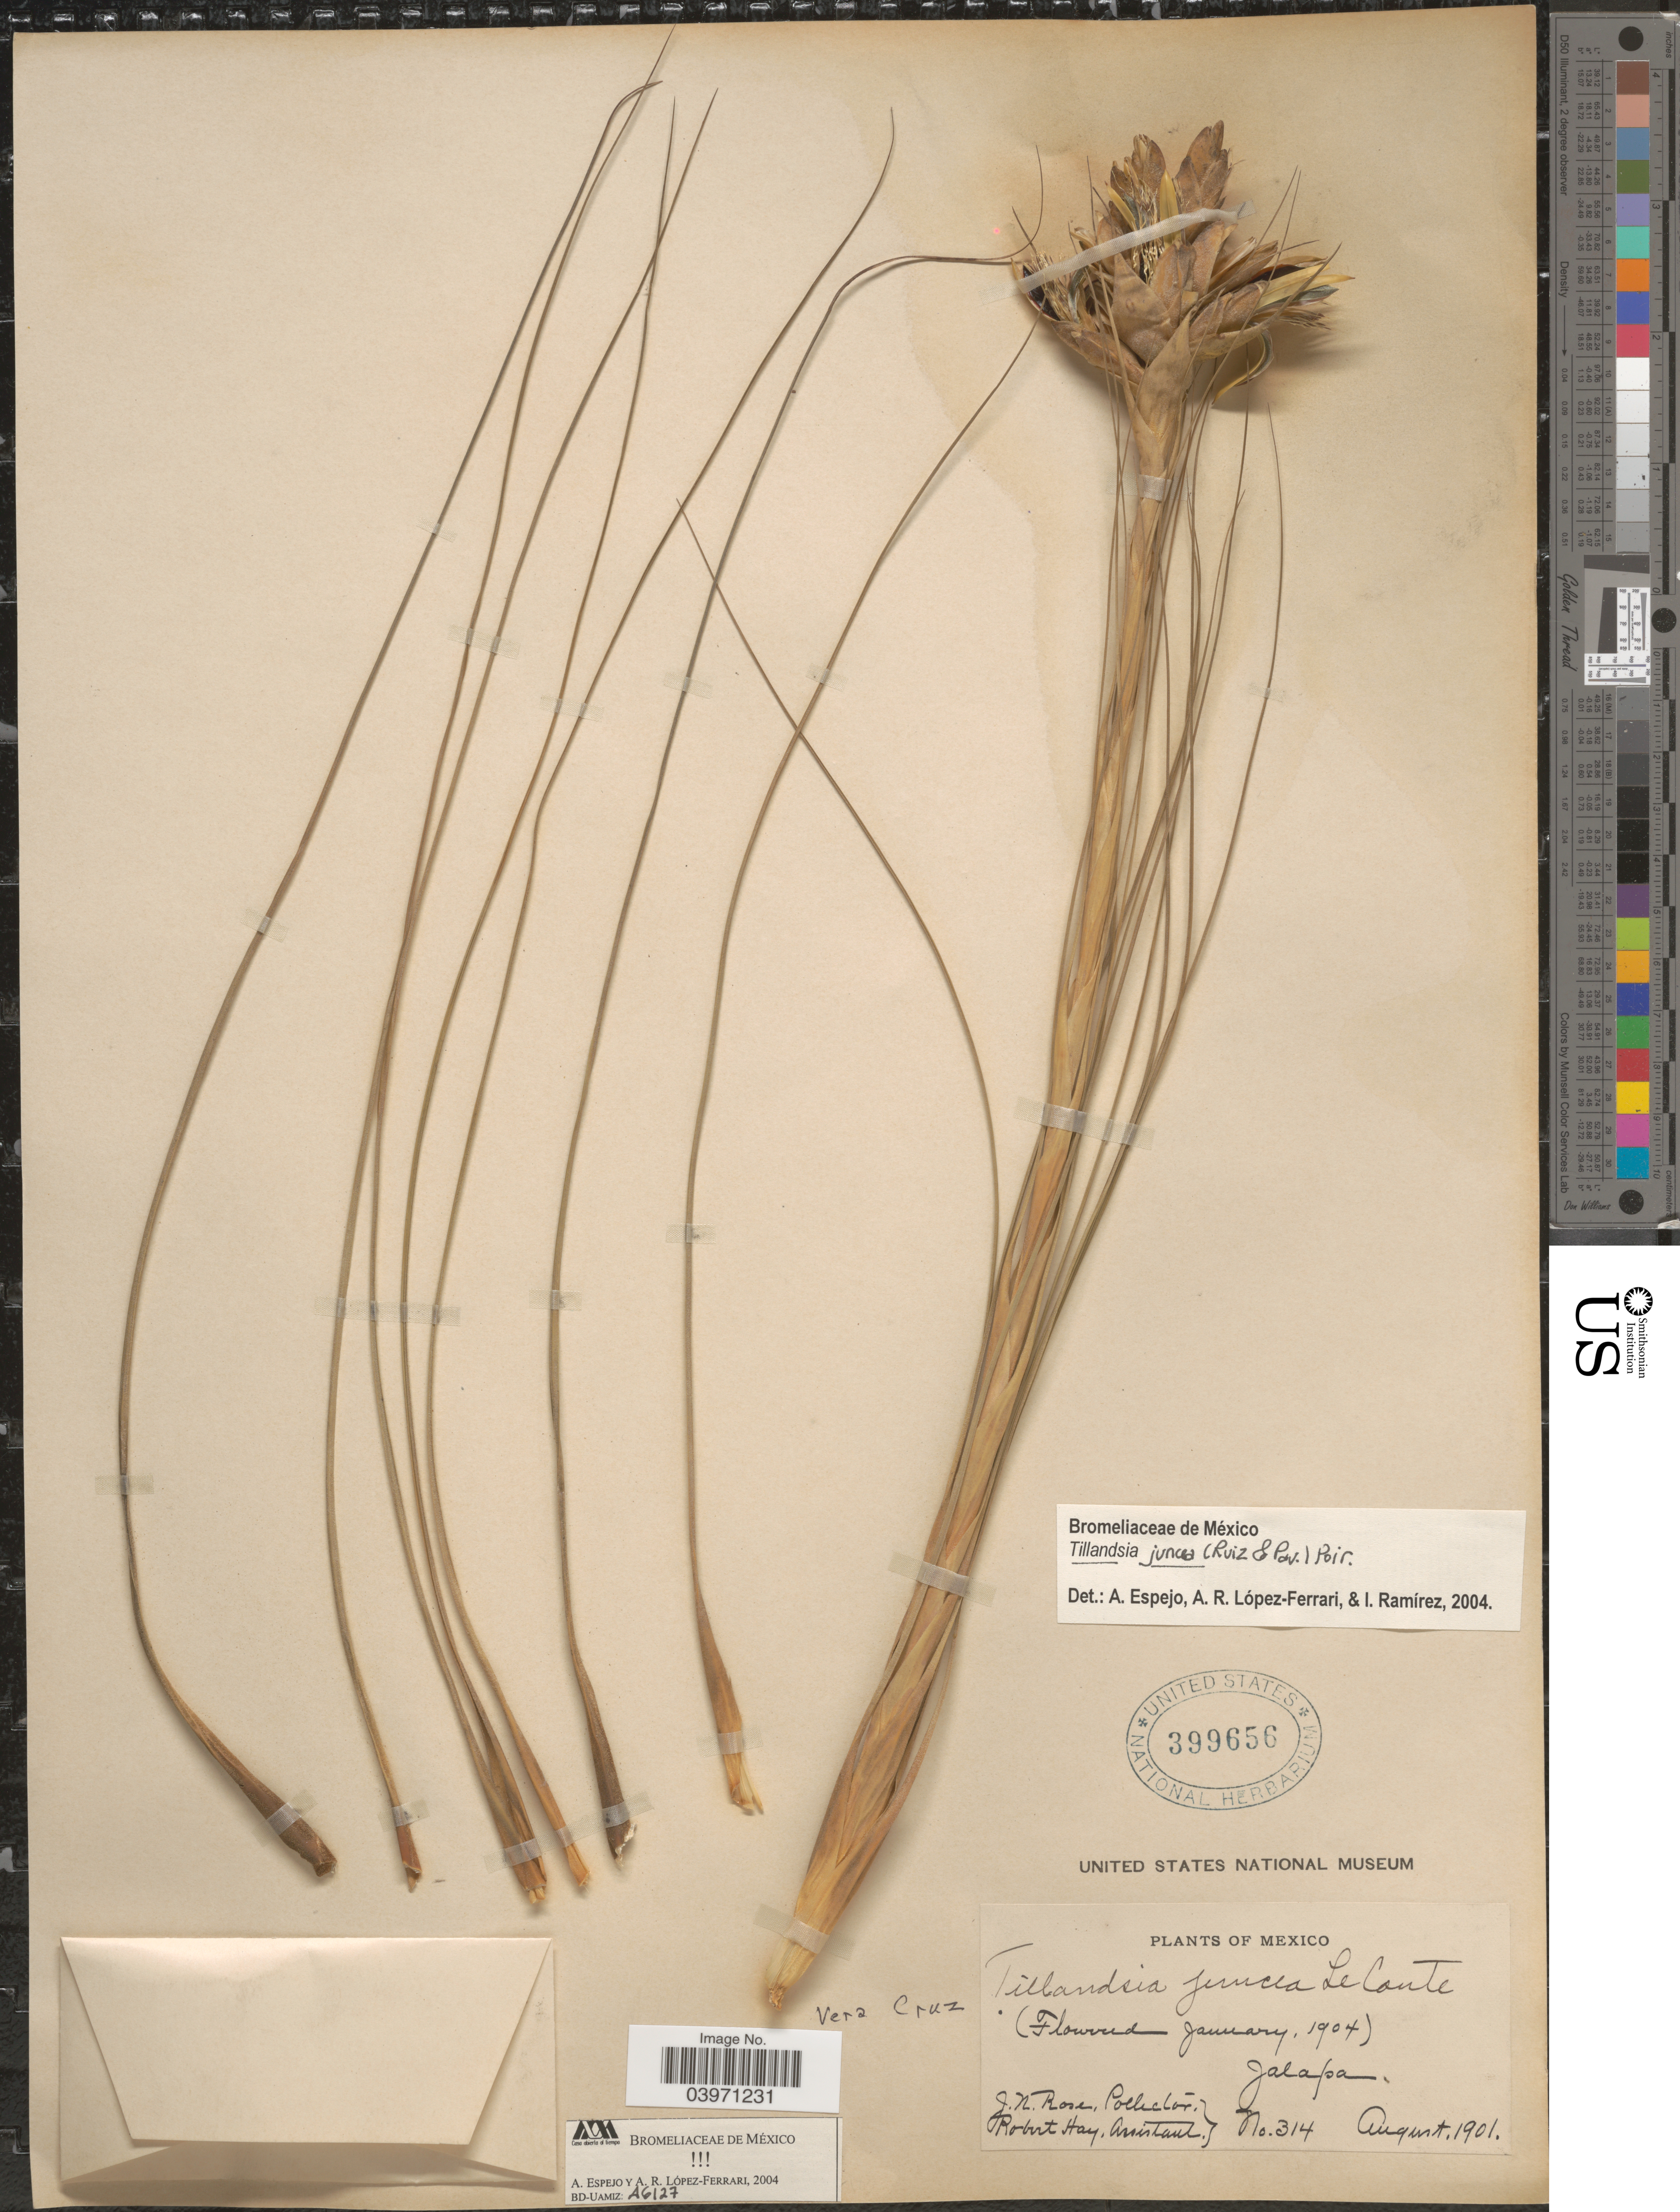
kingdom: Plantae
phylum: Tracheophyta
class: Liliopsida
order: Poales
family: Bromeliaceae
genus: Tillandsia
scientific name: Tillandsia juncea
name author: (Ruiz & Pav.) Poir.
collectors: J. N. Rose & R. Hay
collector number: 314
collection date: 1901-08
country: Mexico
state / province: Veracruz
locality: Vera Cruz. Jalapa.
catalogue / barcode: US 399656